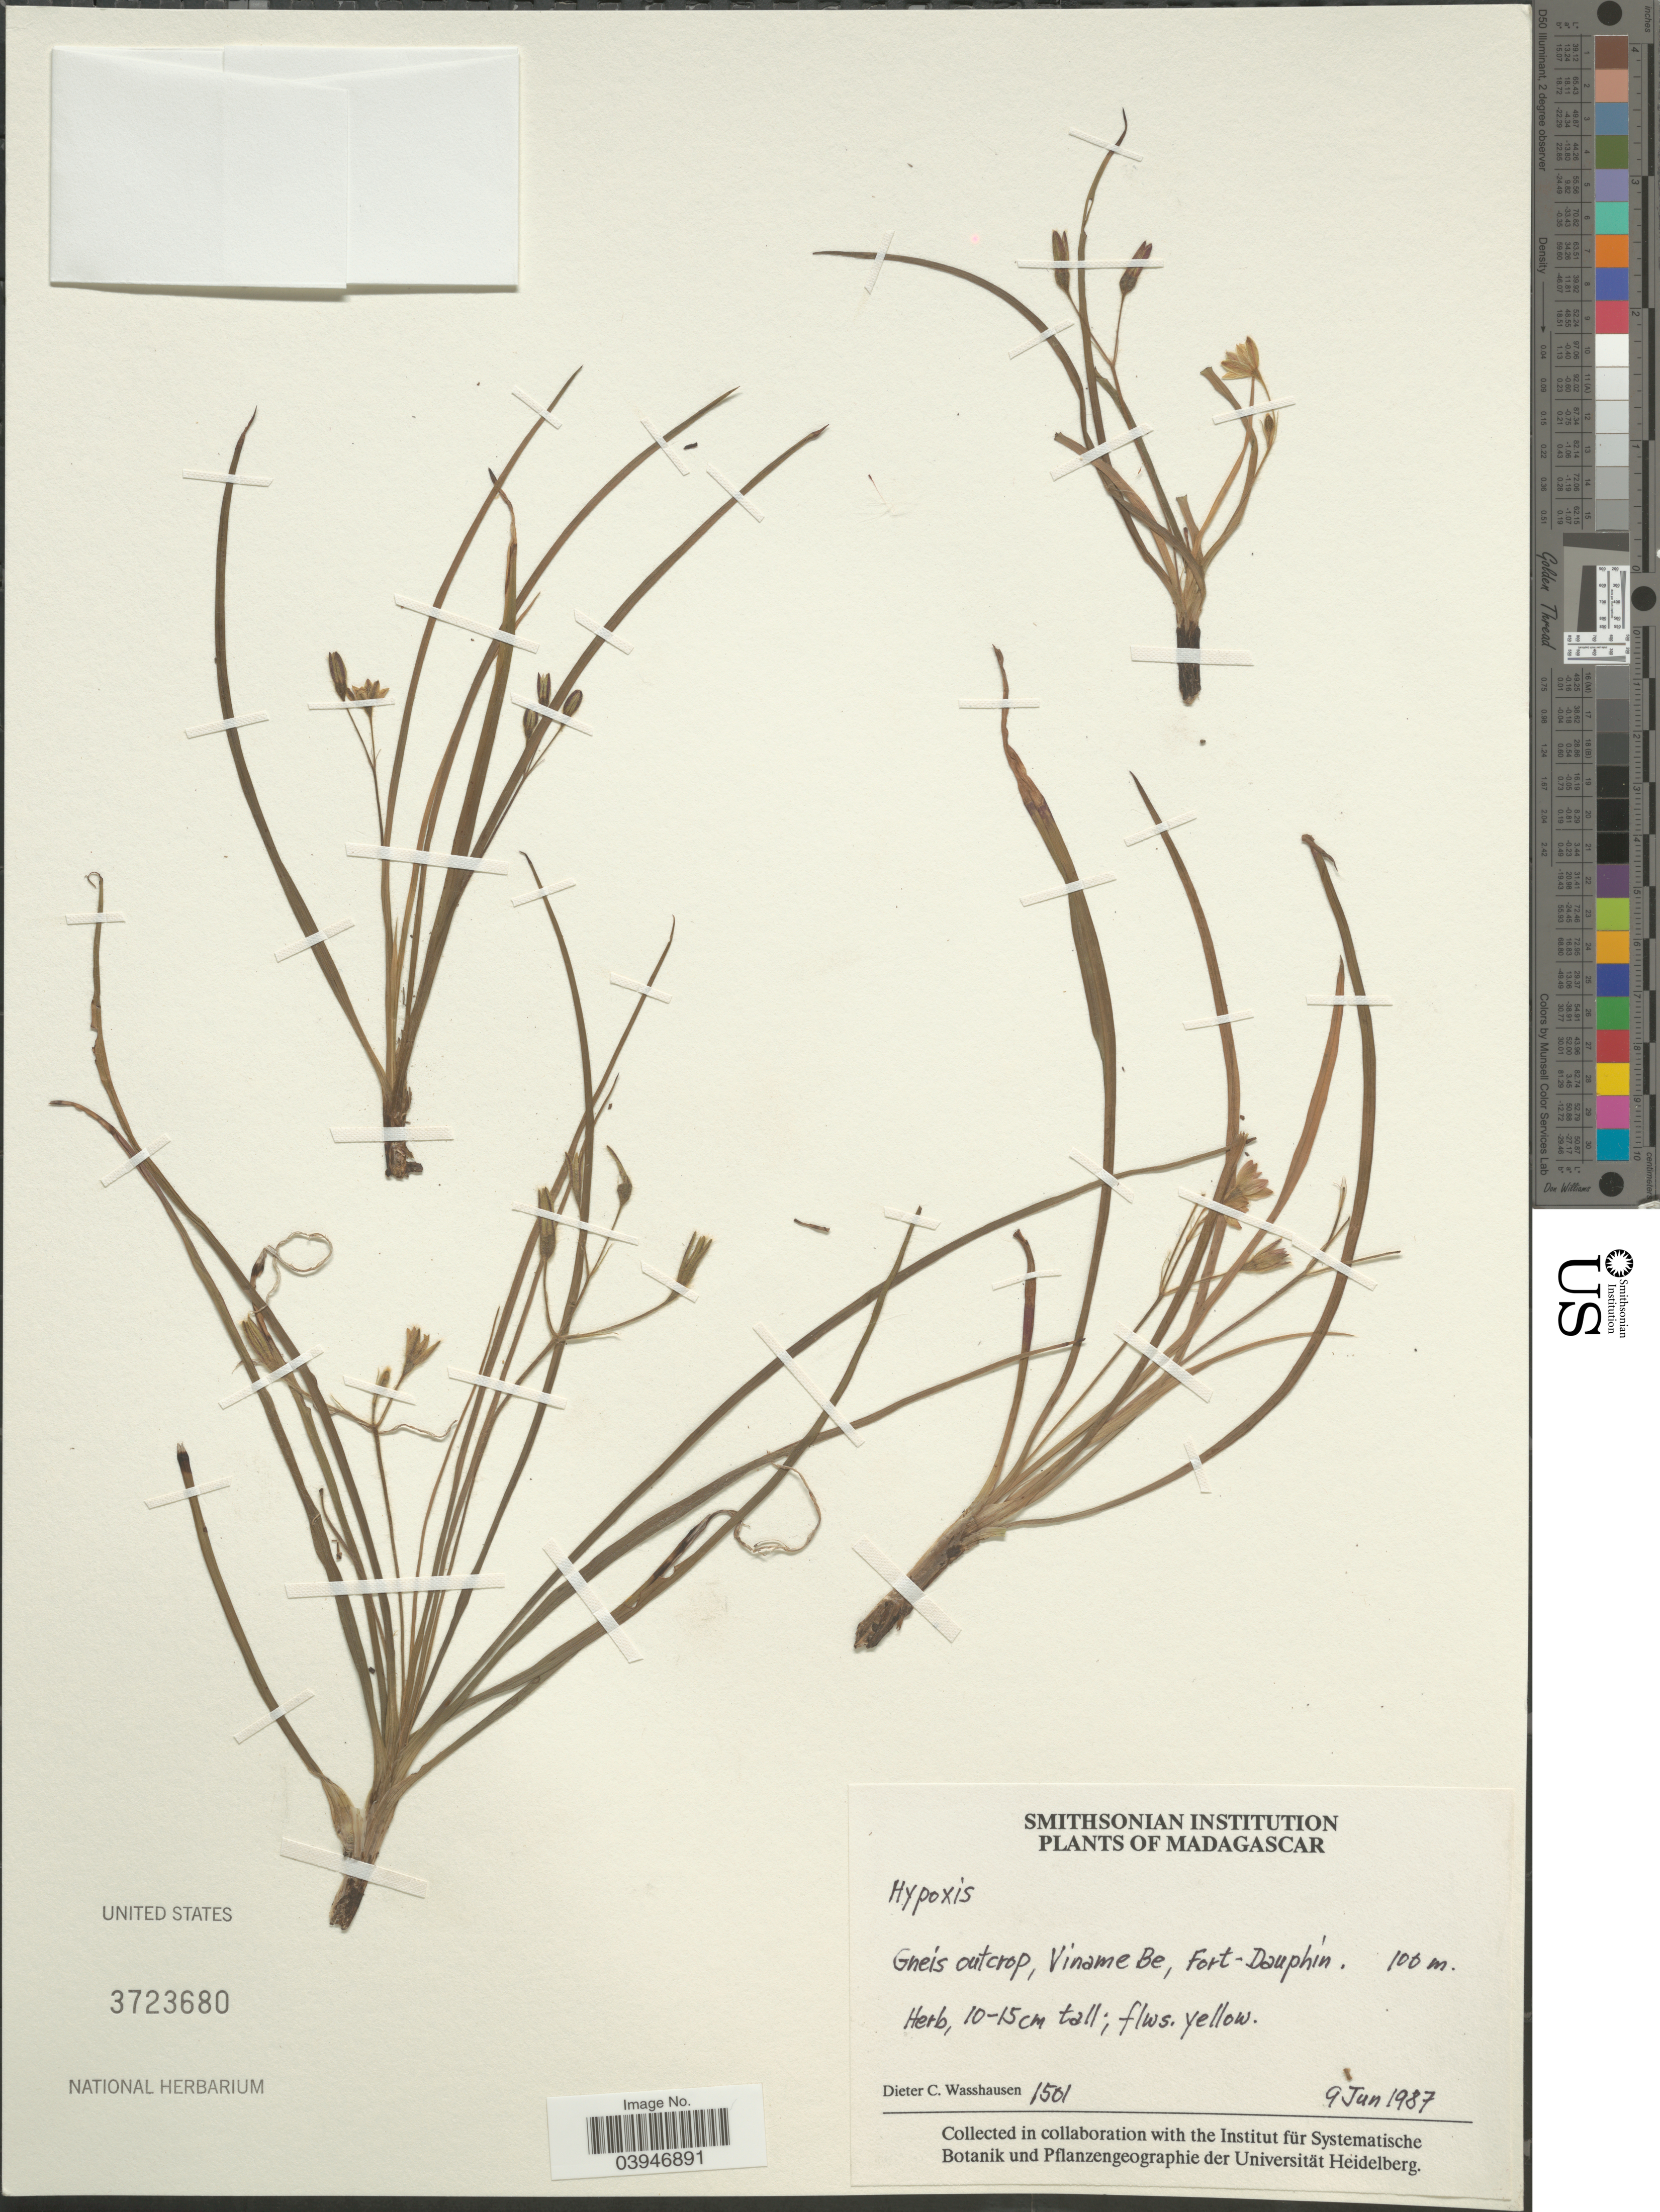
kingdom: Plantae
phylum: Tracheophyta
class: Liliopsida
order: Asparagales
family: Hypoxidaceae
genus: Hypoxis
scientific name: Hypoxis sp.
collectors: D. C. Wasshausen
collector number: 1501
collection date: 1987-06-09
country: Madagascar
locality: Gneiss outcrop, Viname Be, Fort-Dauphin.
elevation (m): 100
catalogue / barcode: US 3723680